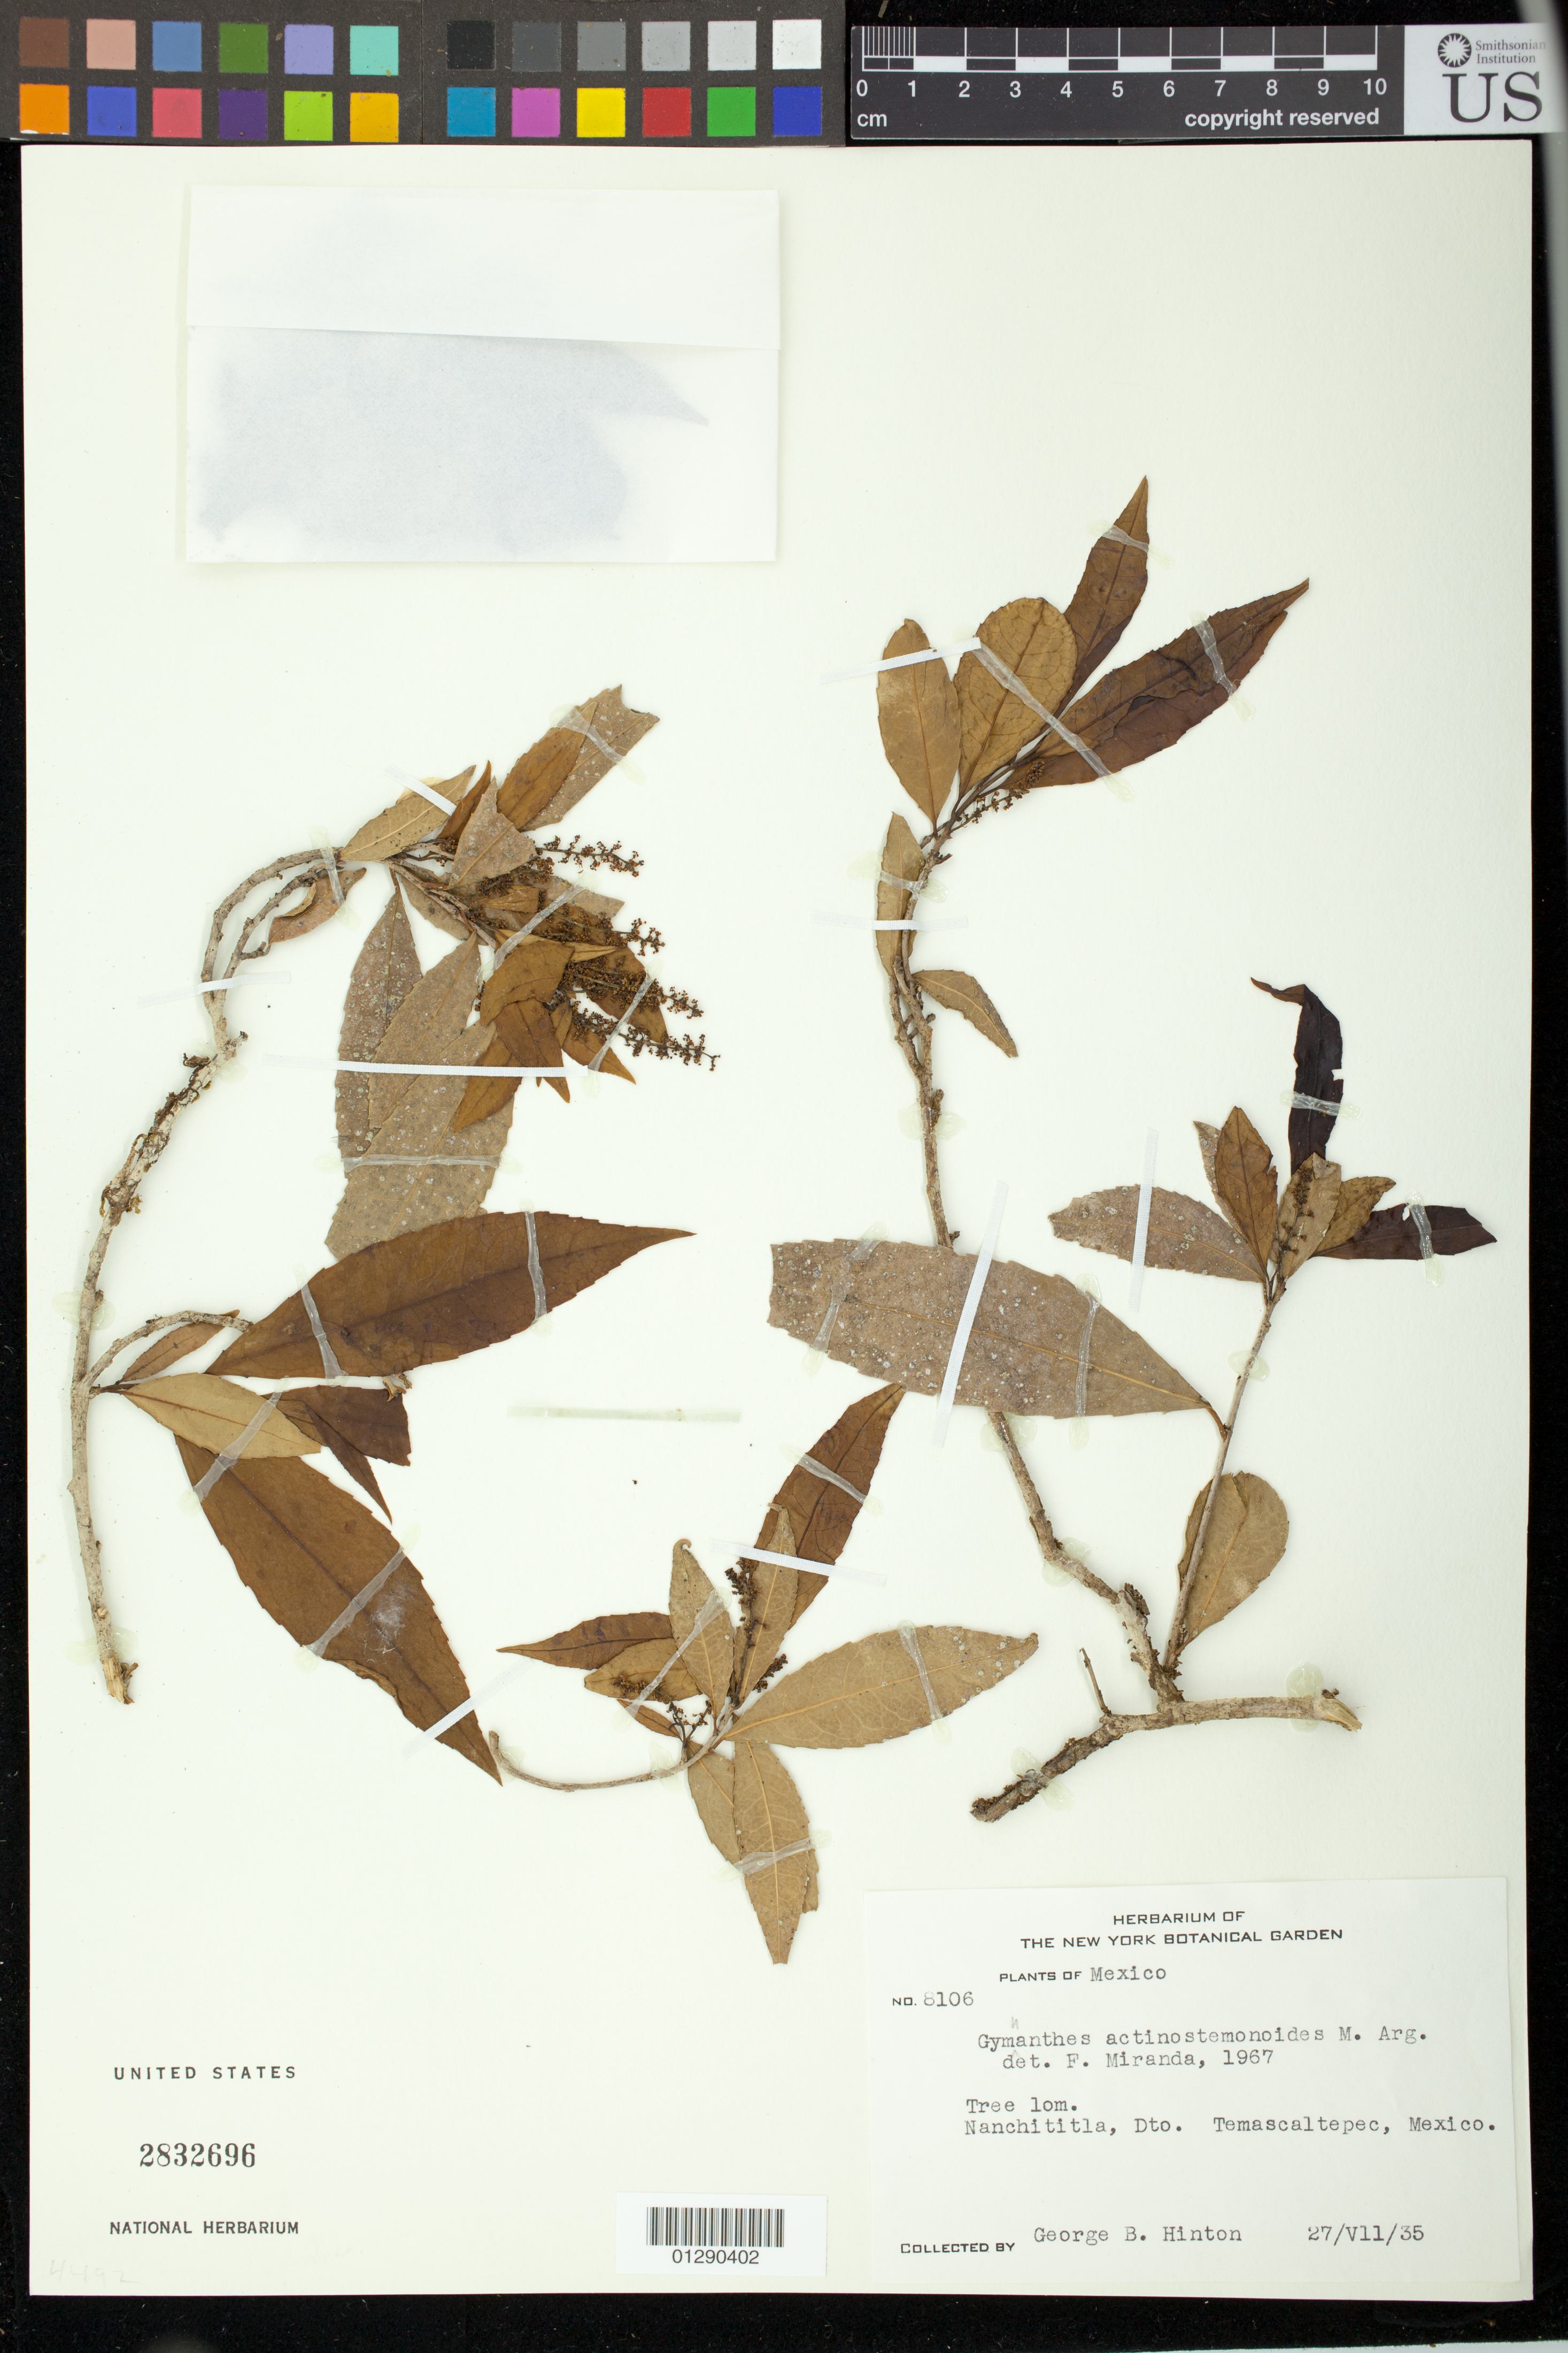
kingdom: Plantae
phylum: Tracheophyta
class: Magnoliopsida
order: Malpighiales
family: Euphorbiaceae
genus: Gymnanthes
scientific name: Gymnanthes lucida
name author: Sw.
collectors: G. B. Hinton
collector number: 8106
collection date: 1935-07-27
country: Mexico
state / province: México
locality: Nanchititla, Dto. Temascaltepec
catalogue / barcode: US 2832696